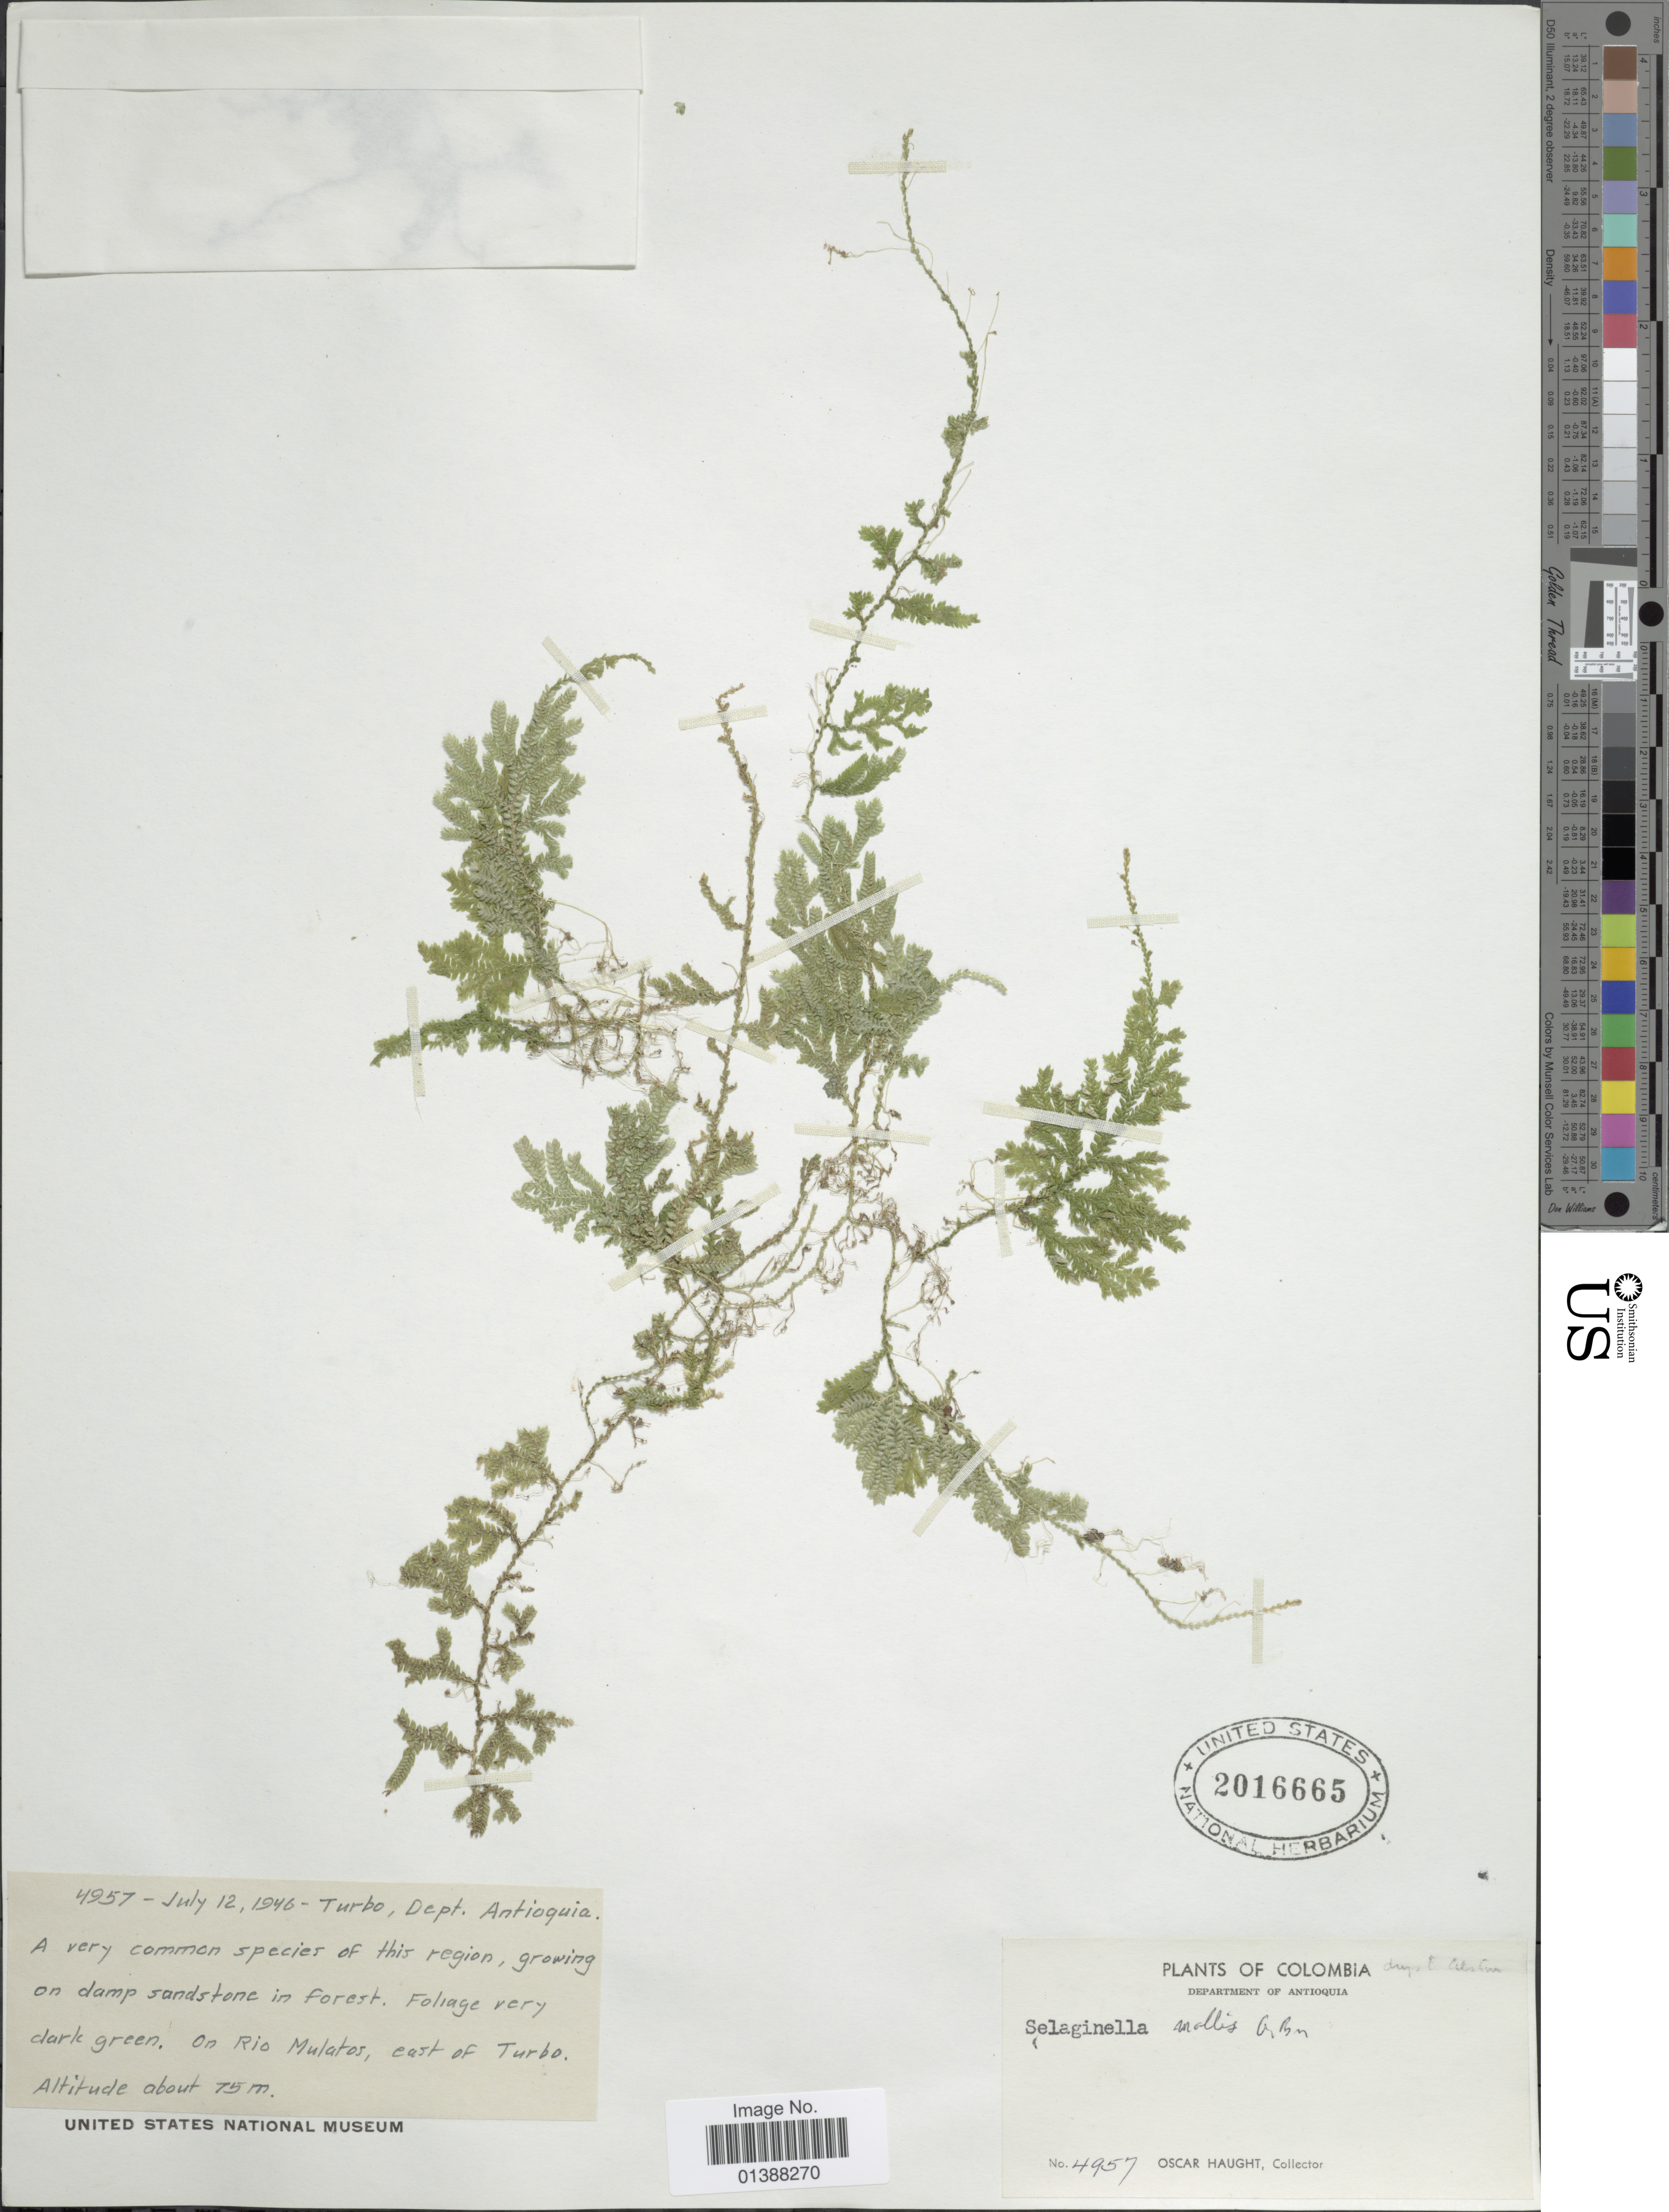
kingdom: Plantae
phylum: Tracheophyta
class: Lycopodiopsida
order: Selaginellales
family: Selaginellaceae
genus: Selaginella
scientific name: Selaginella mollis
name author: A. Braun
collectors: O. L. Haught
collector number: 4957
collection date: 1946-07-12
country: Colombia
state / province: Antioquia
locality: Turbo, Dept Antioquia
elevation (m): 75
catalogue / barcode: US 2016665